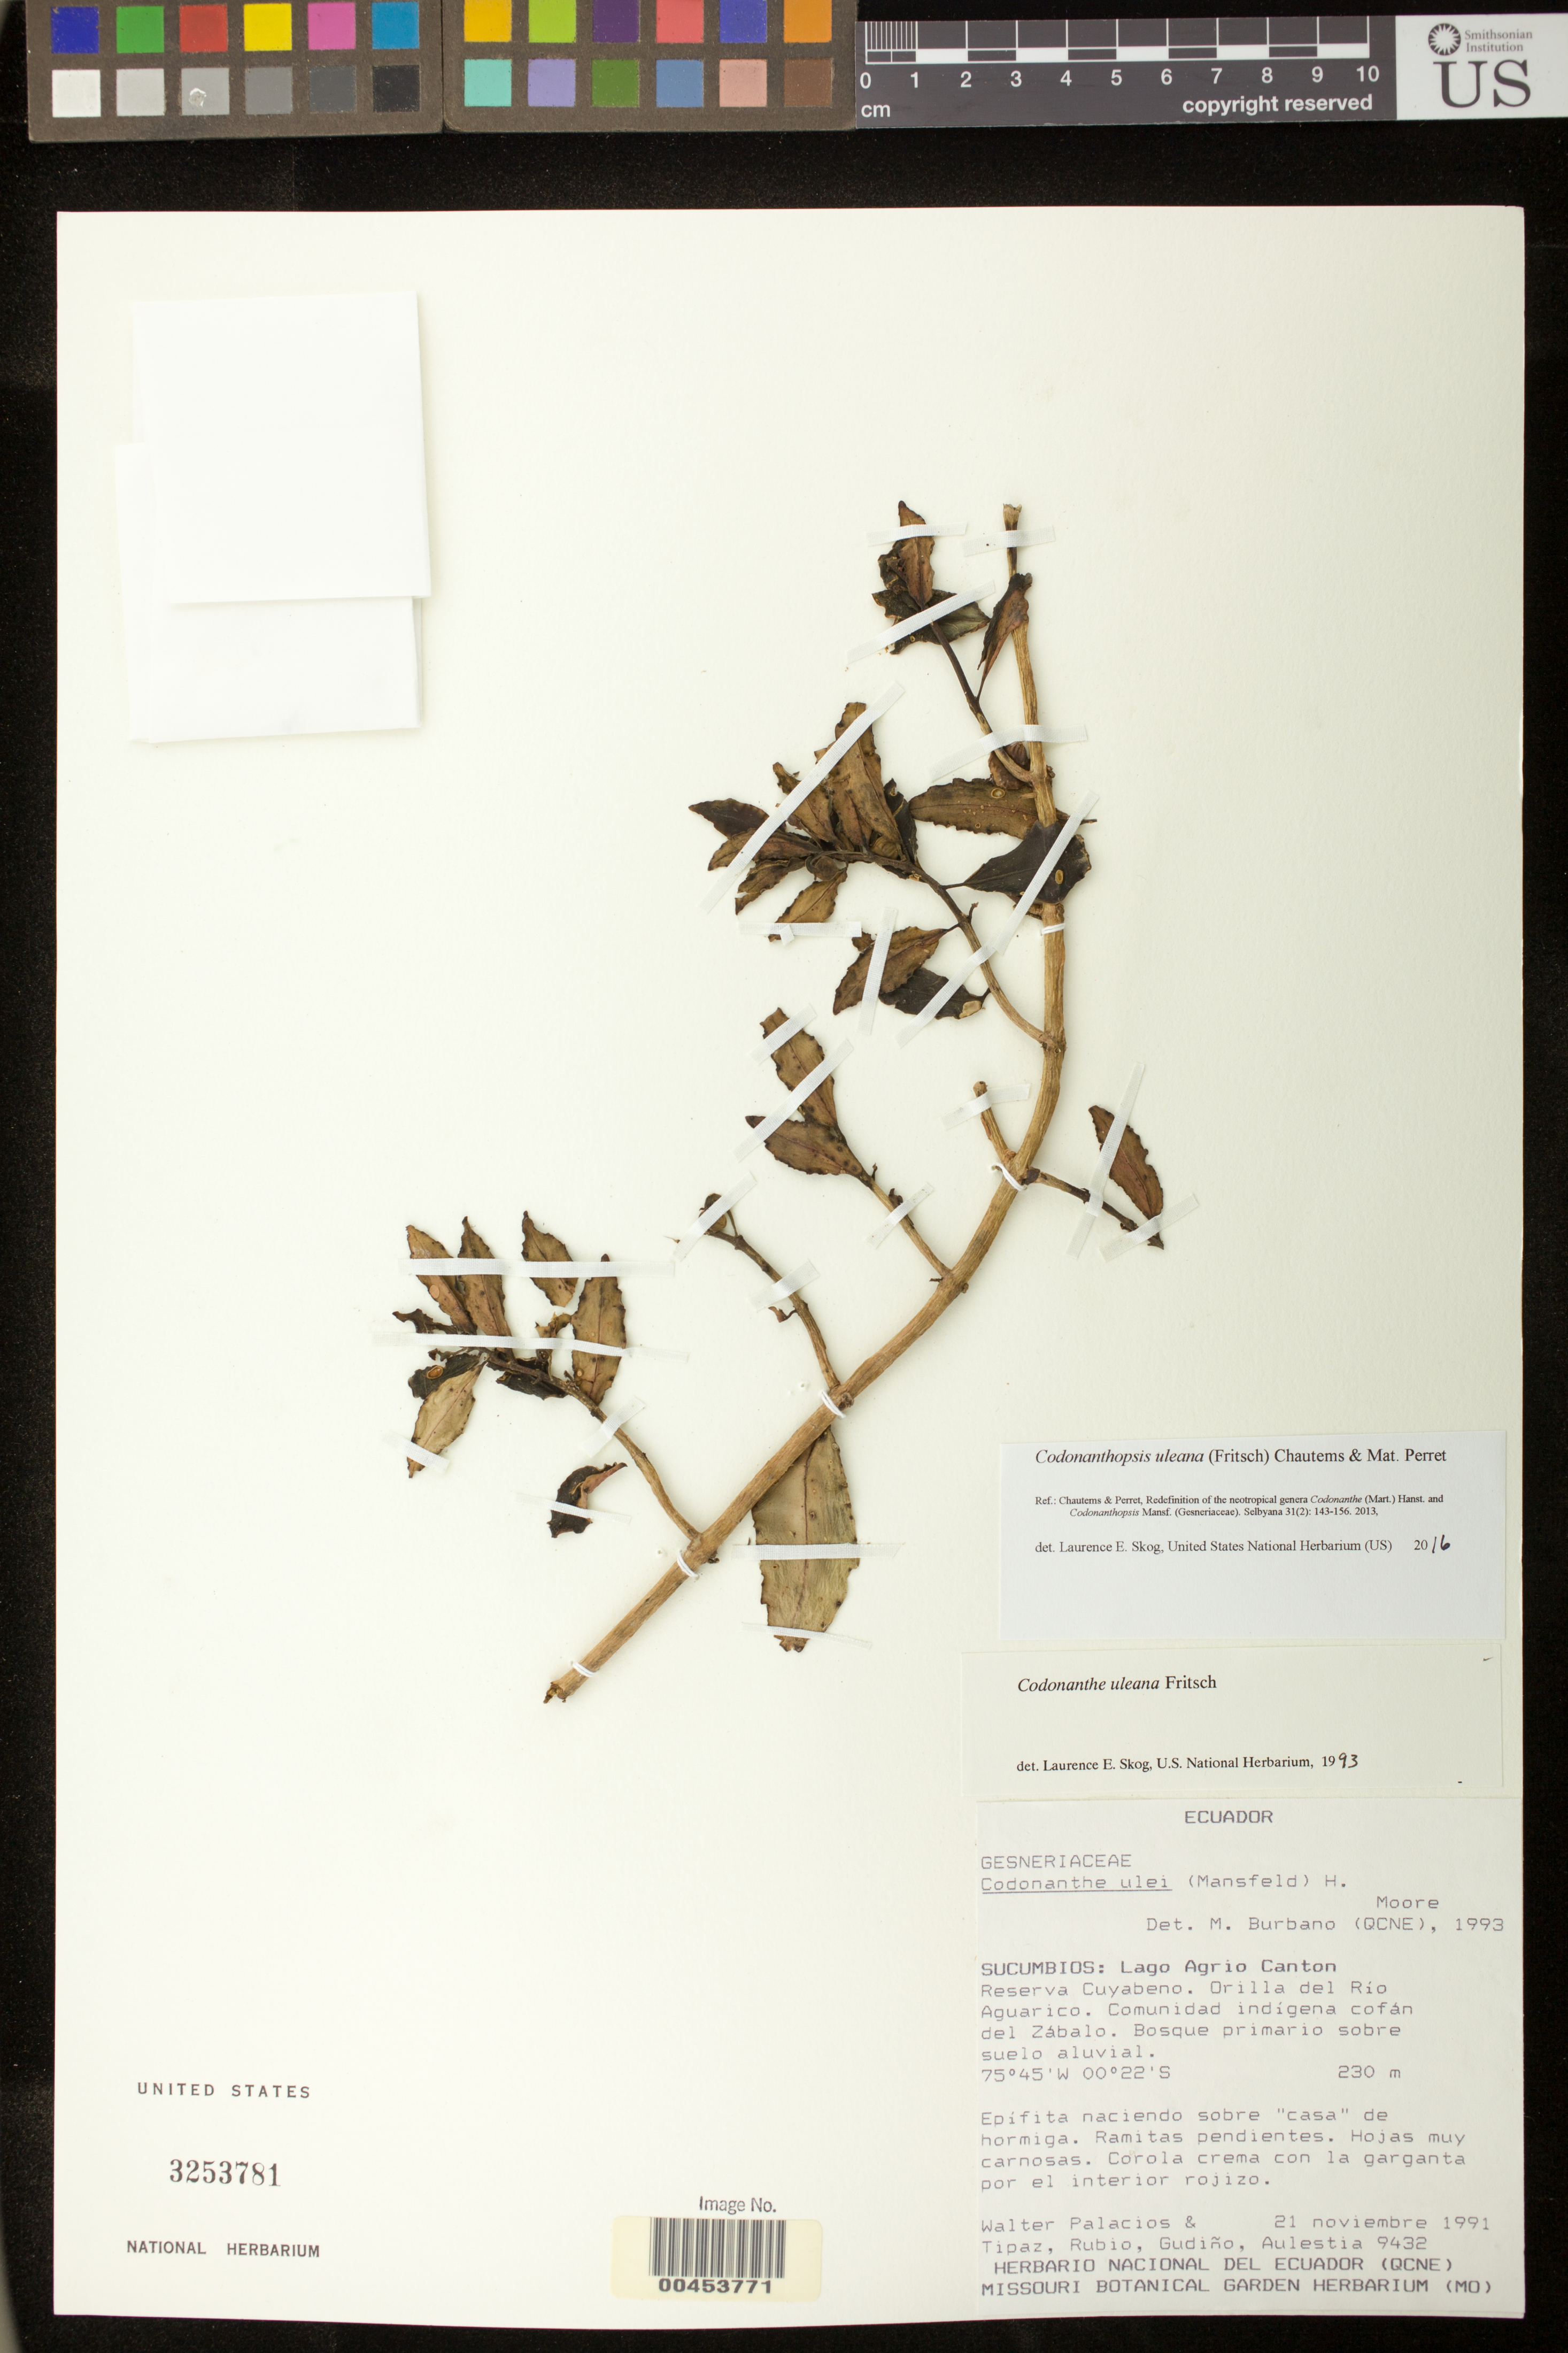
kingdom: Plantae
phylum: Tracheophyta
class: Magnoliopsida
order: Lamiales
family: Gesneriaceae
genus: Codonanthopsis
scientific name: Codonanthopsis uleana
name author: (Fritsch) Chautems & Mat.Perret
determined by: Skog, Laurence E.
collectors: W. Palacios, G. Tipaz, D. Rubio, E. Gudiño & C. Aulestia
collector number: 9432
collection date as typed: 21 Nov 1991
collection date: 1991-11-21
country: Ecuador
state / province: Sucumbíos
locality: Lago Agrio Canton, Reserve Cuyabeno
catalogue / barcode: US 3253781